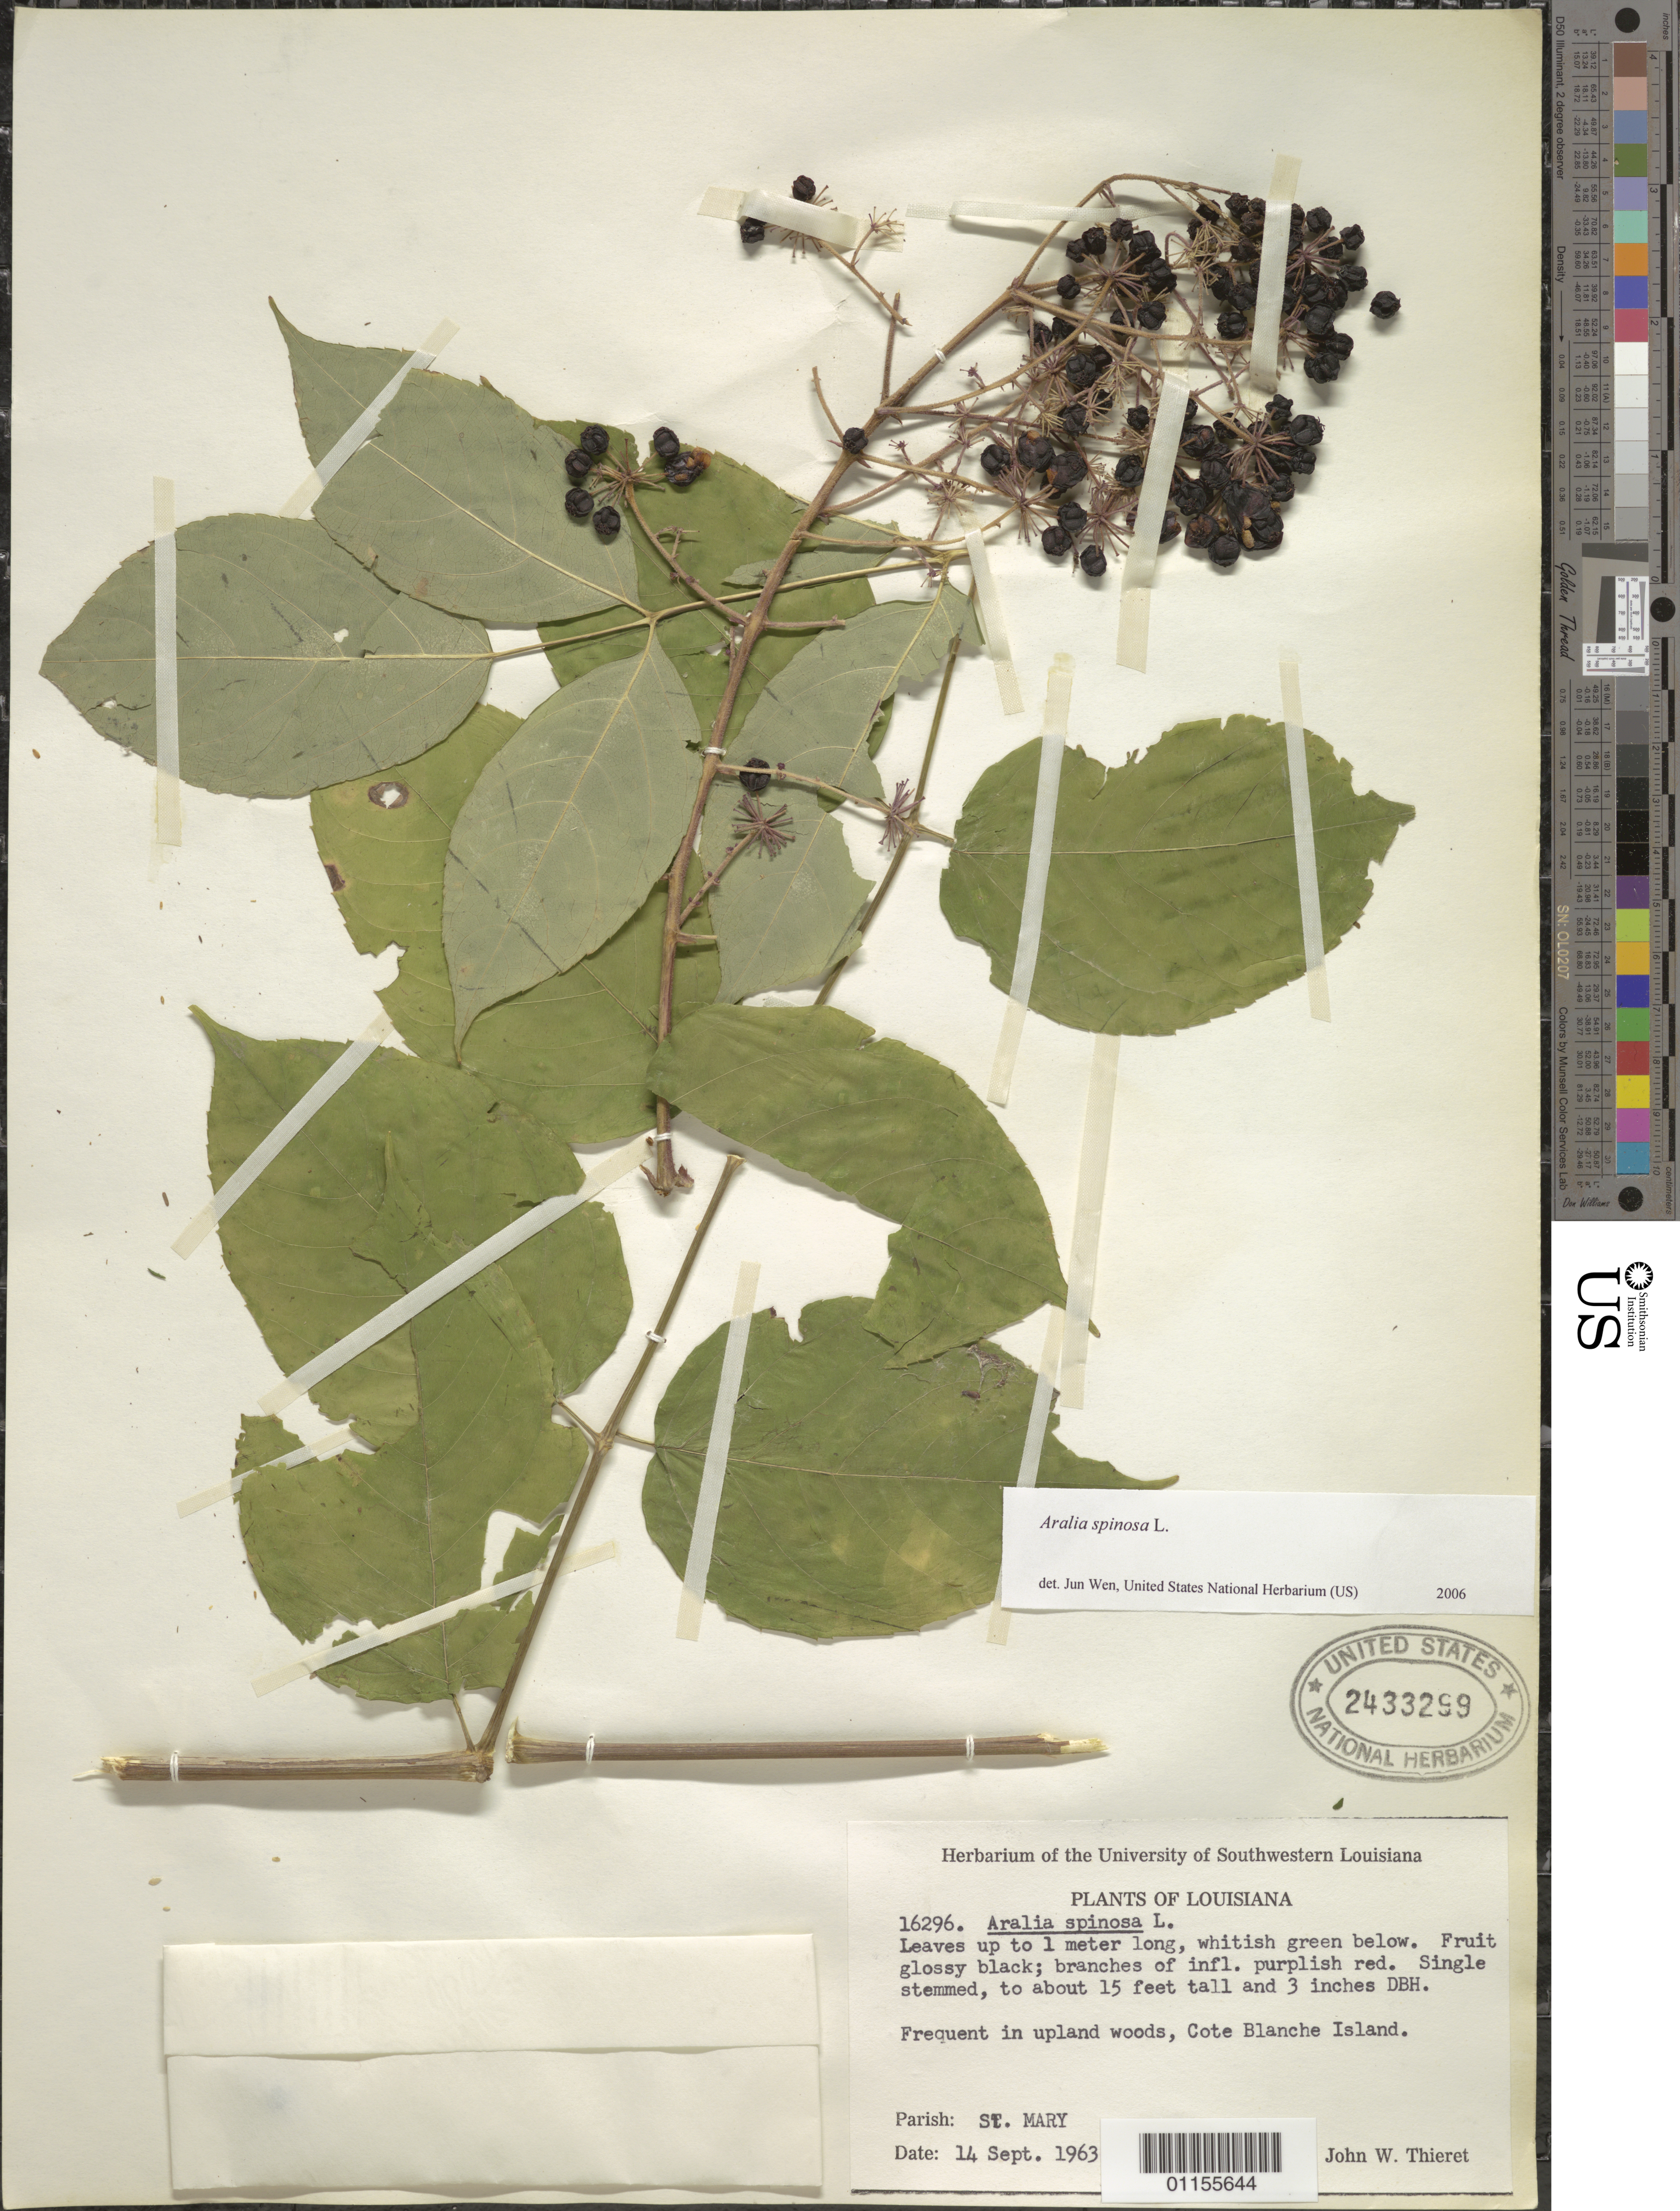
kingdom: Plantae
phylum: Tracheophyta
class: Magnoliopsida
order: Apiales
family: Araliaceae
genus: Aralia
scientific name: Aralia spinosa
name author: L.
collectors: J. W. Thieret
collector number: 16296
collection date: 1963-09-14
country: United States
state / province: Louisiana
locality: St Mary.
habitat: Frequent in upland woods.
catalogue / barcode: US 2433299